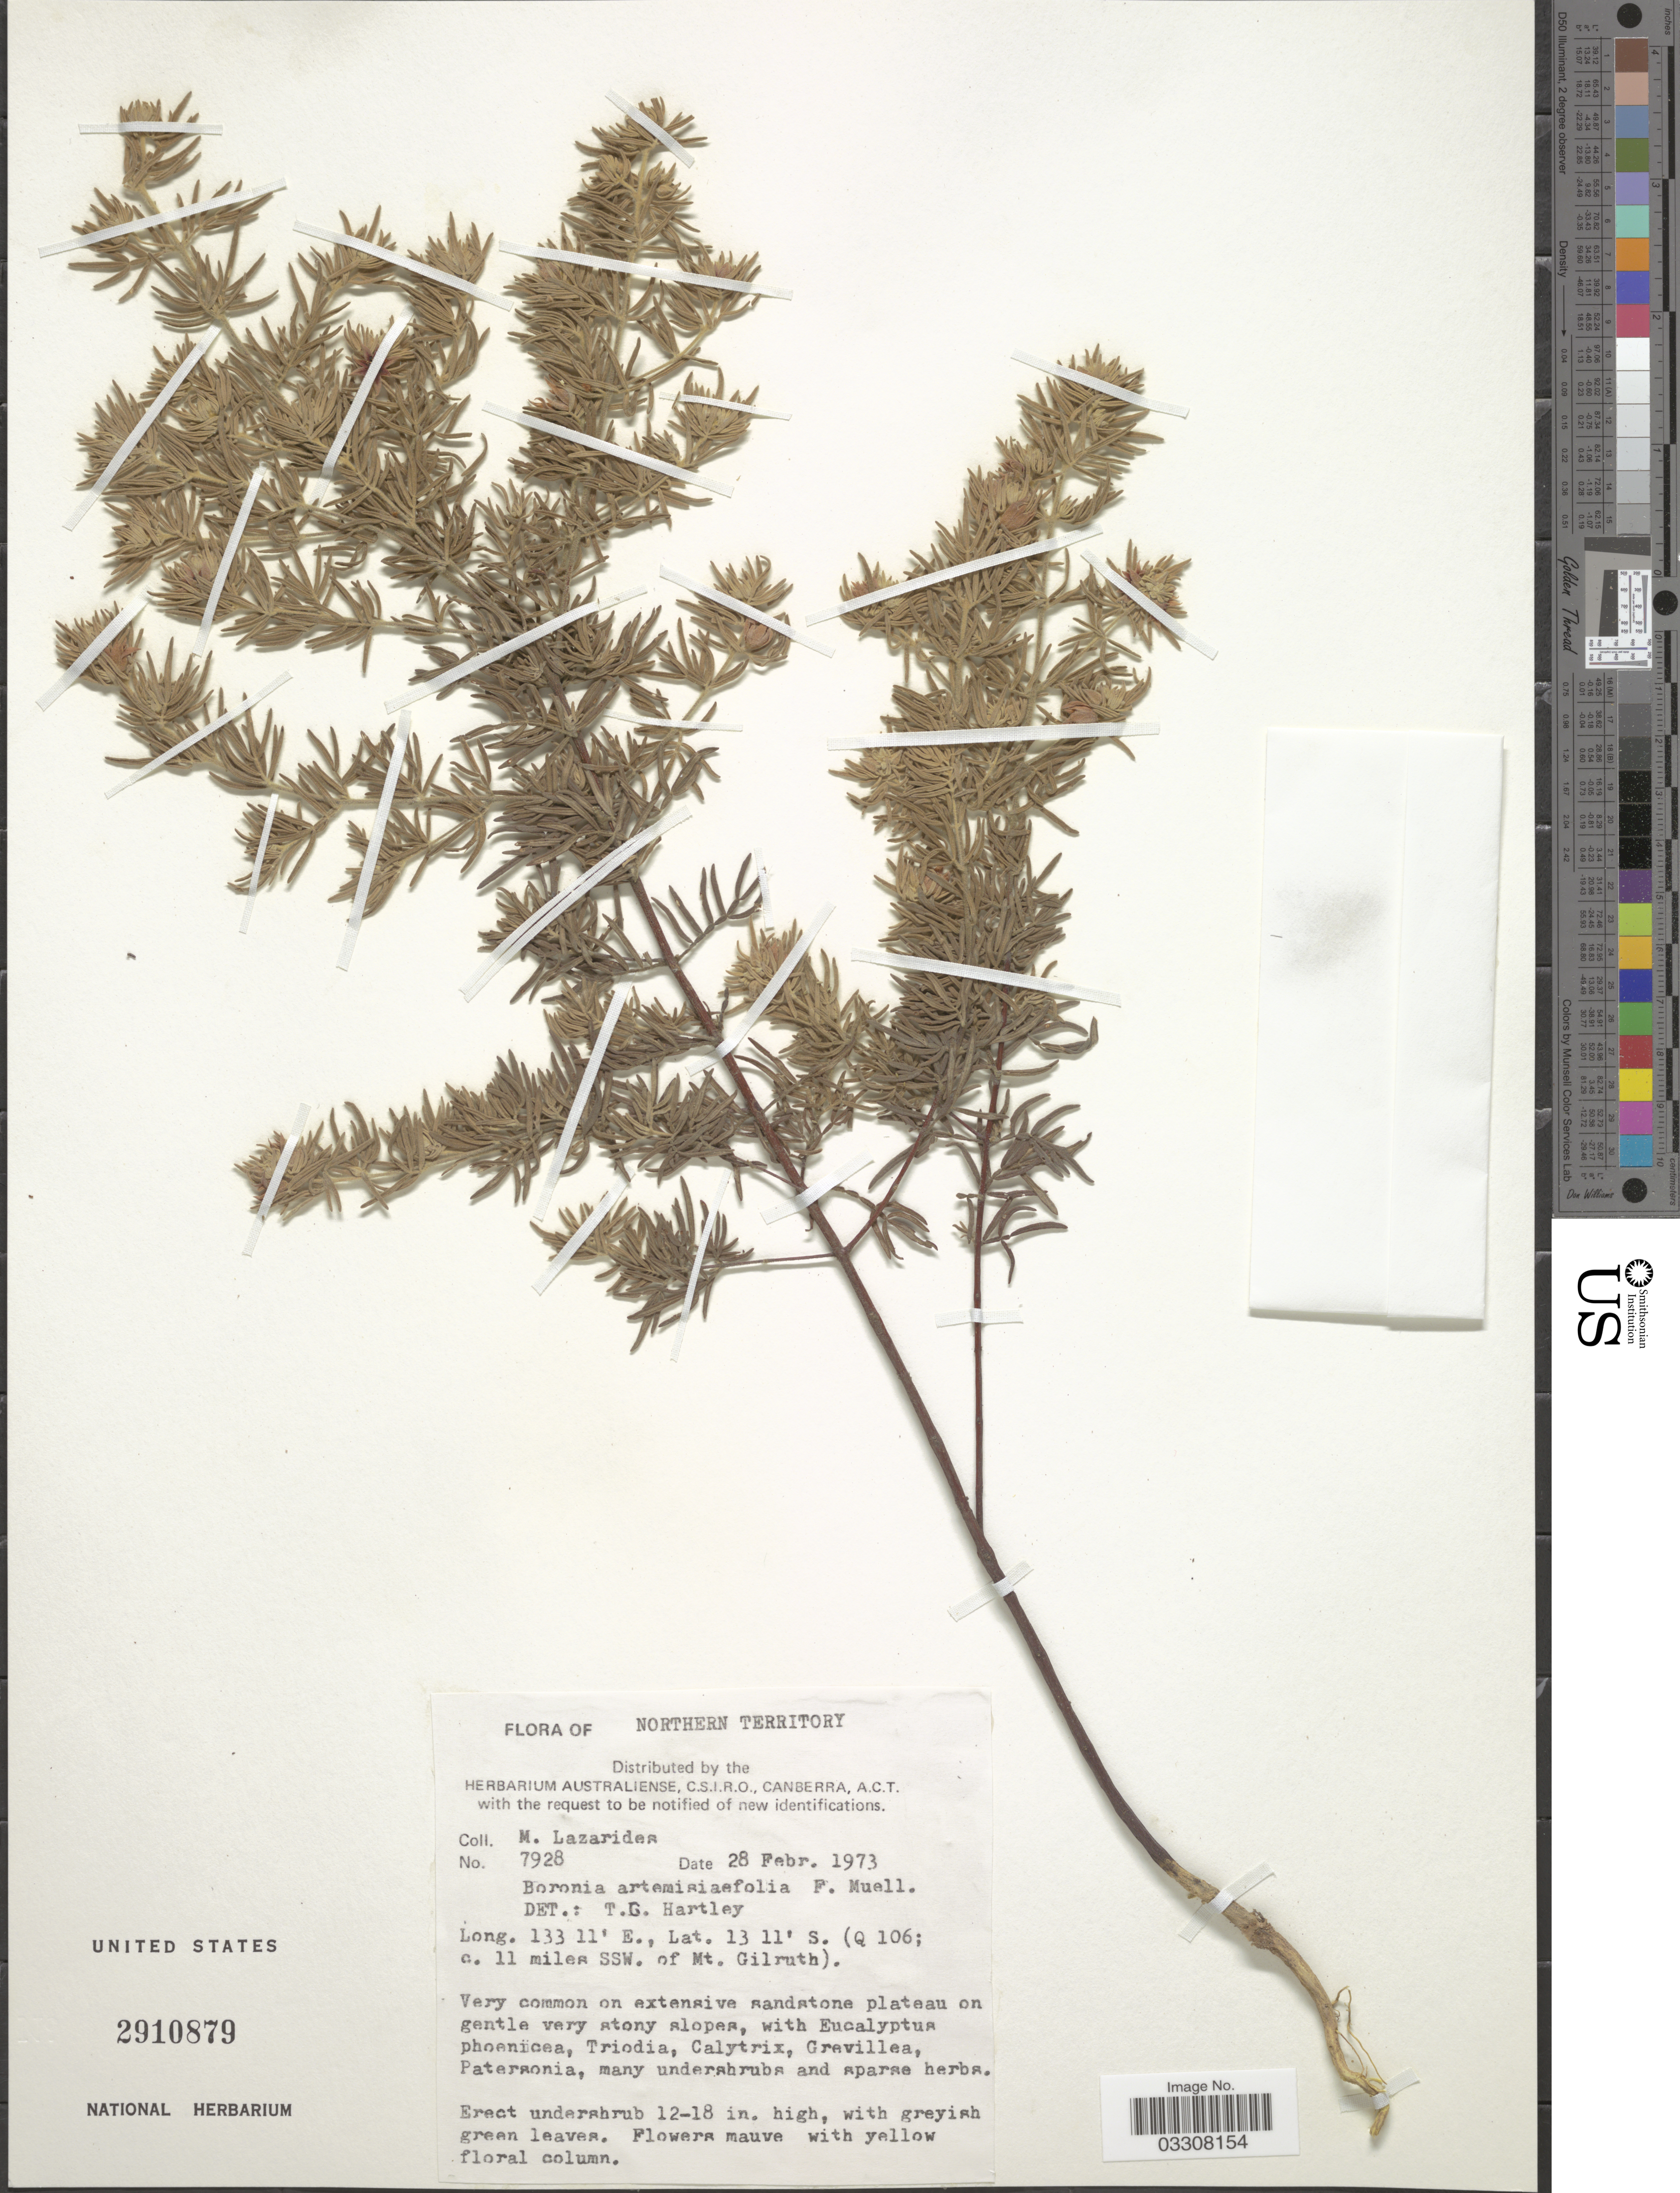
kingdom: Plantae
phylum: Tracheophyta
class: Magnoliopsida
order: Sapindales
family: Rutaceae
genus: Boronia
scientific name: Boronia artemisiifolia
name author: F. Muell.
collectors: M. Lazarides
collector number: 7928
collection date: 1973-02-28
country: Australia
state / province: Northern Territory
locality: Q 106; c. 11 miles SSW. of Mt. Gilruth.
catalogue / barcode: US 2910879